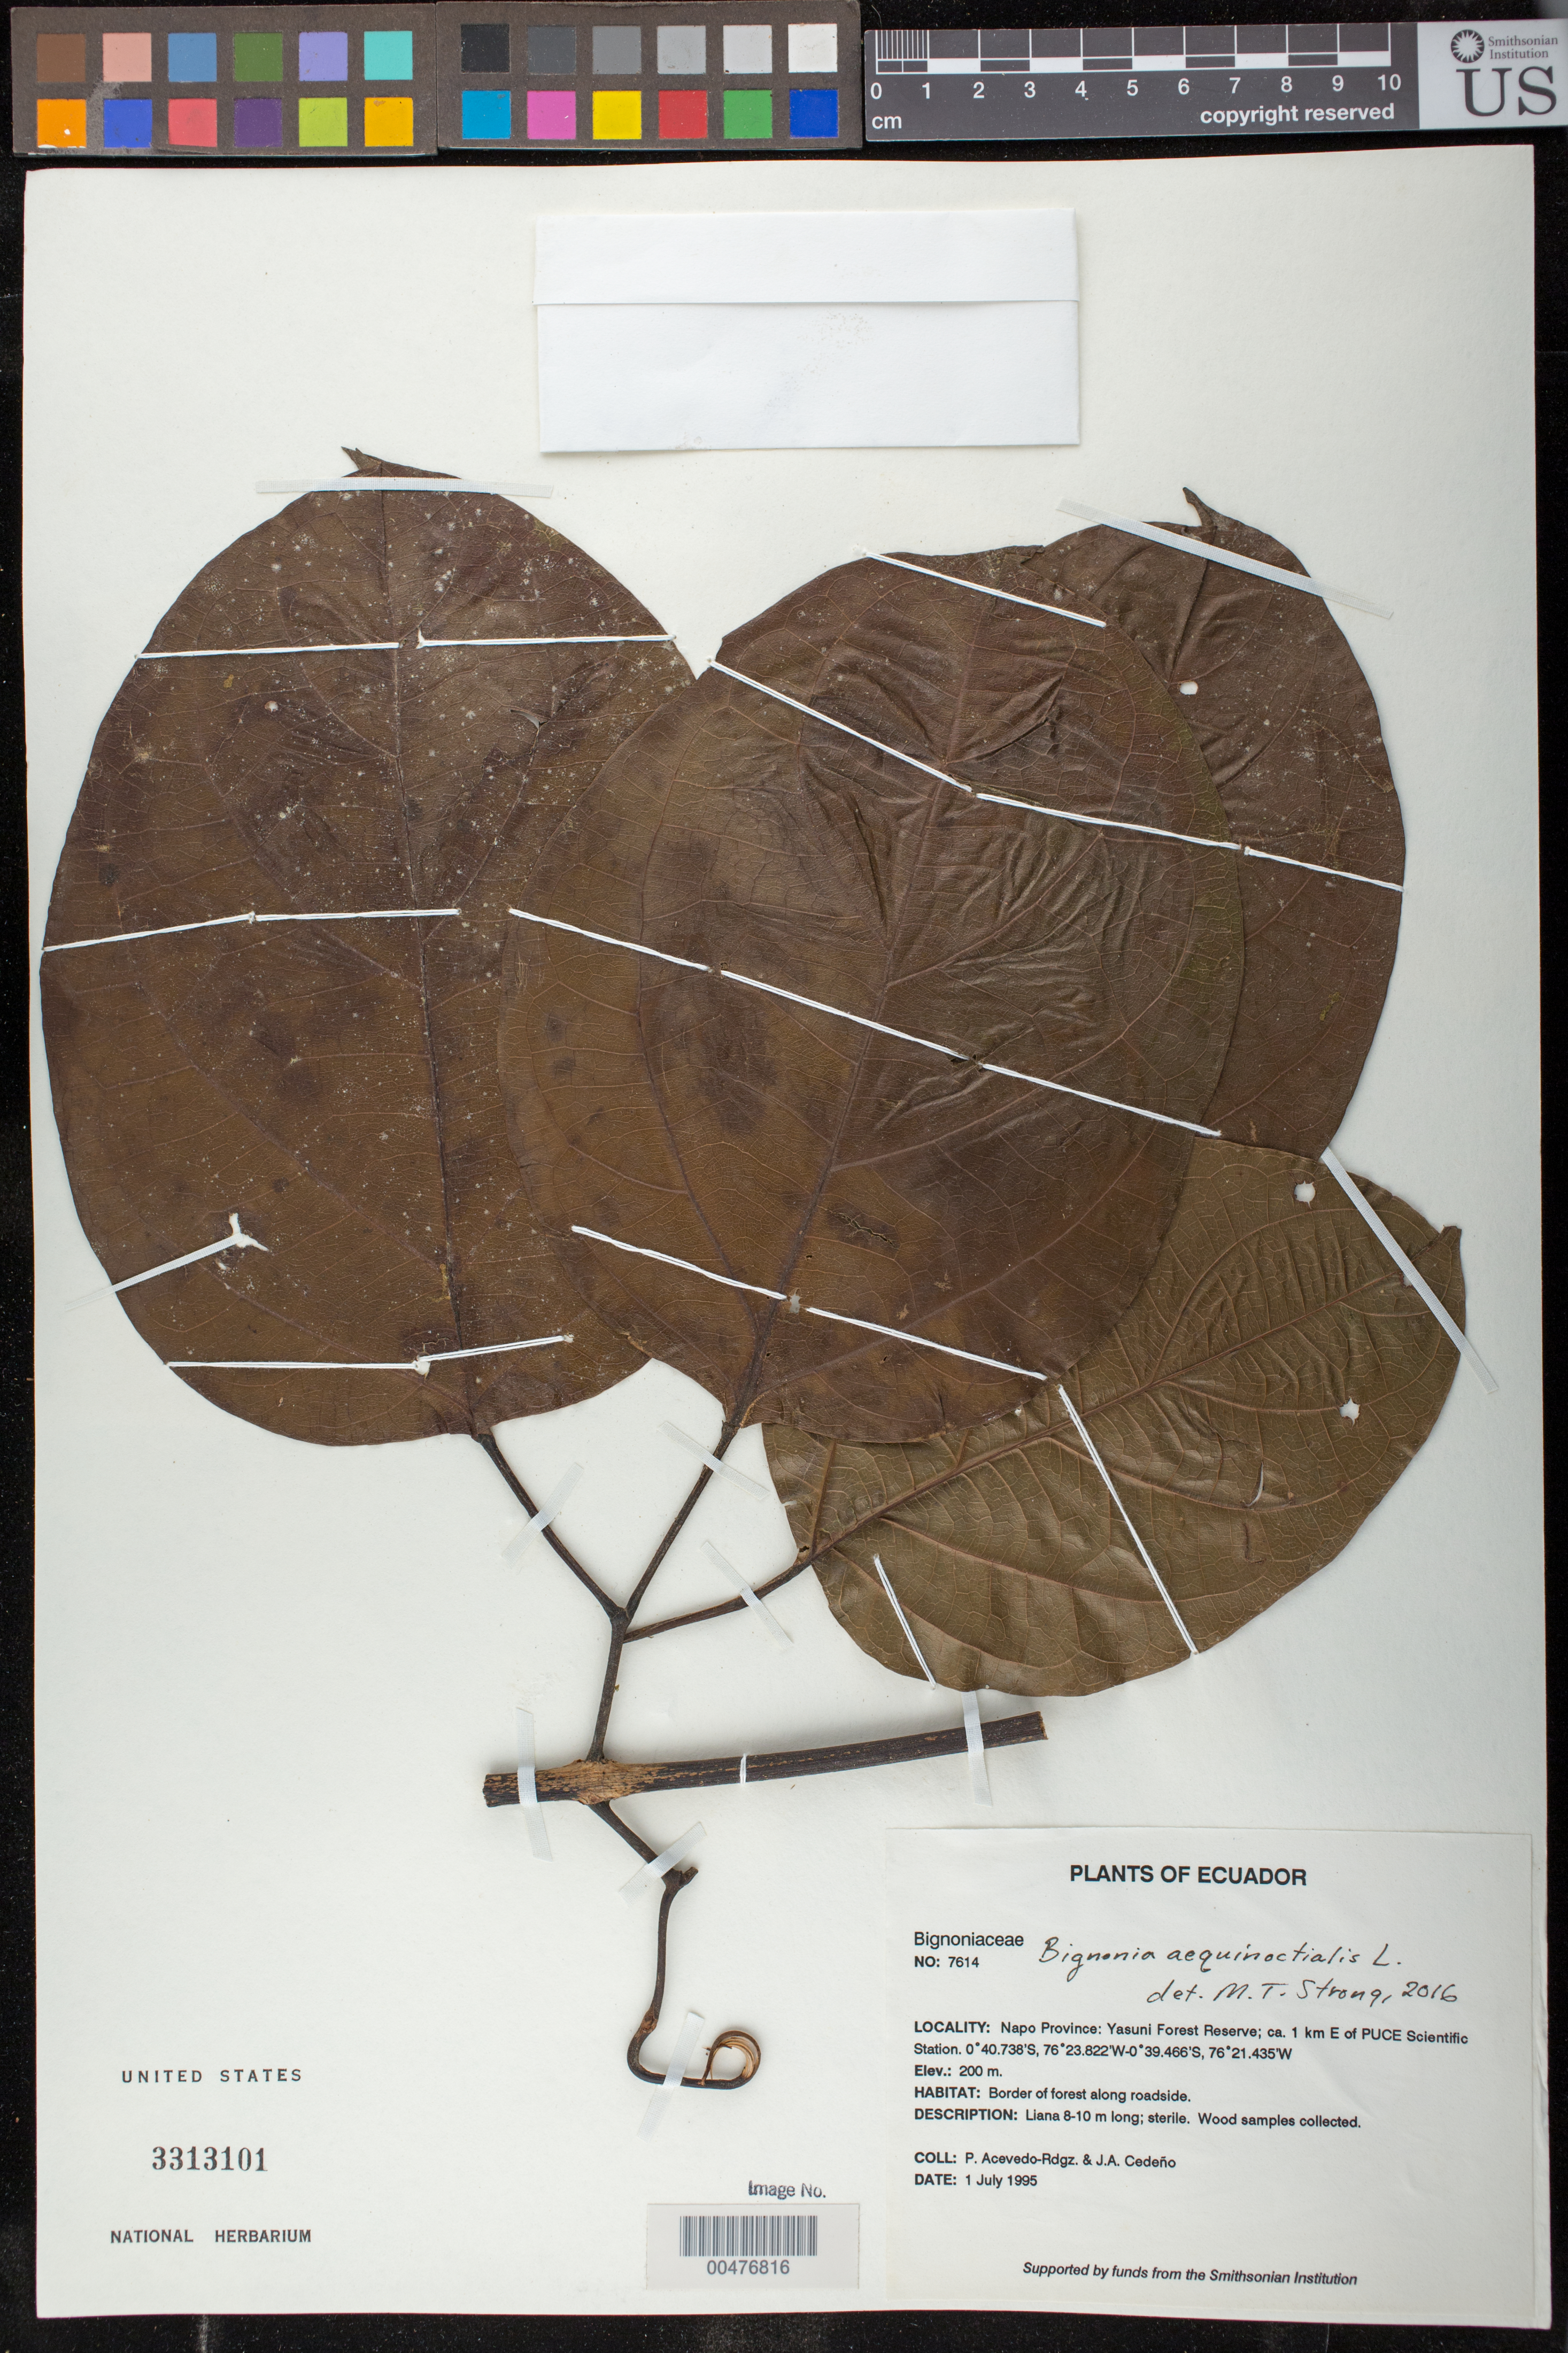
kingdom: Plantae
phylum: Tracheophyta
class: Magnoliopsida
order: Lamiales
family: Bignoniaceae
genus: Bignonia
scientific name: Bignonia aequinoctialis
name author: L.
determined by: Strong, M. T., (US), Smithsonian Institution - National Museum of Natural History (UNITED STATES)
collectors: P. Acevedo-Rodr. & J. A. Cedeño M.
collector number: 7614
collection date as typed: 01 Jul 1995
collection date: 1995-07-01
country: Ecuador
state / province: Napo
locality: Napo Province: Yasuni Forest Reserve; ca. 1 km E of PUCE Scientific Station.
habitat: Border of forest along roadside.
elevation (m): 200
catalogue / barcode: US 3313101